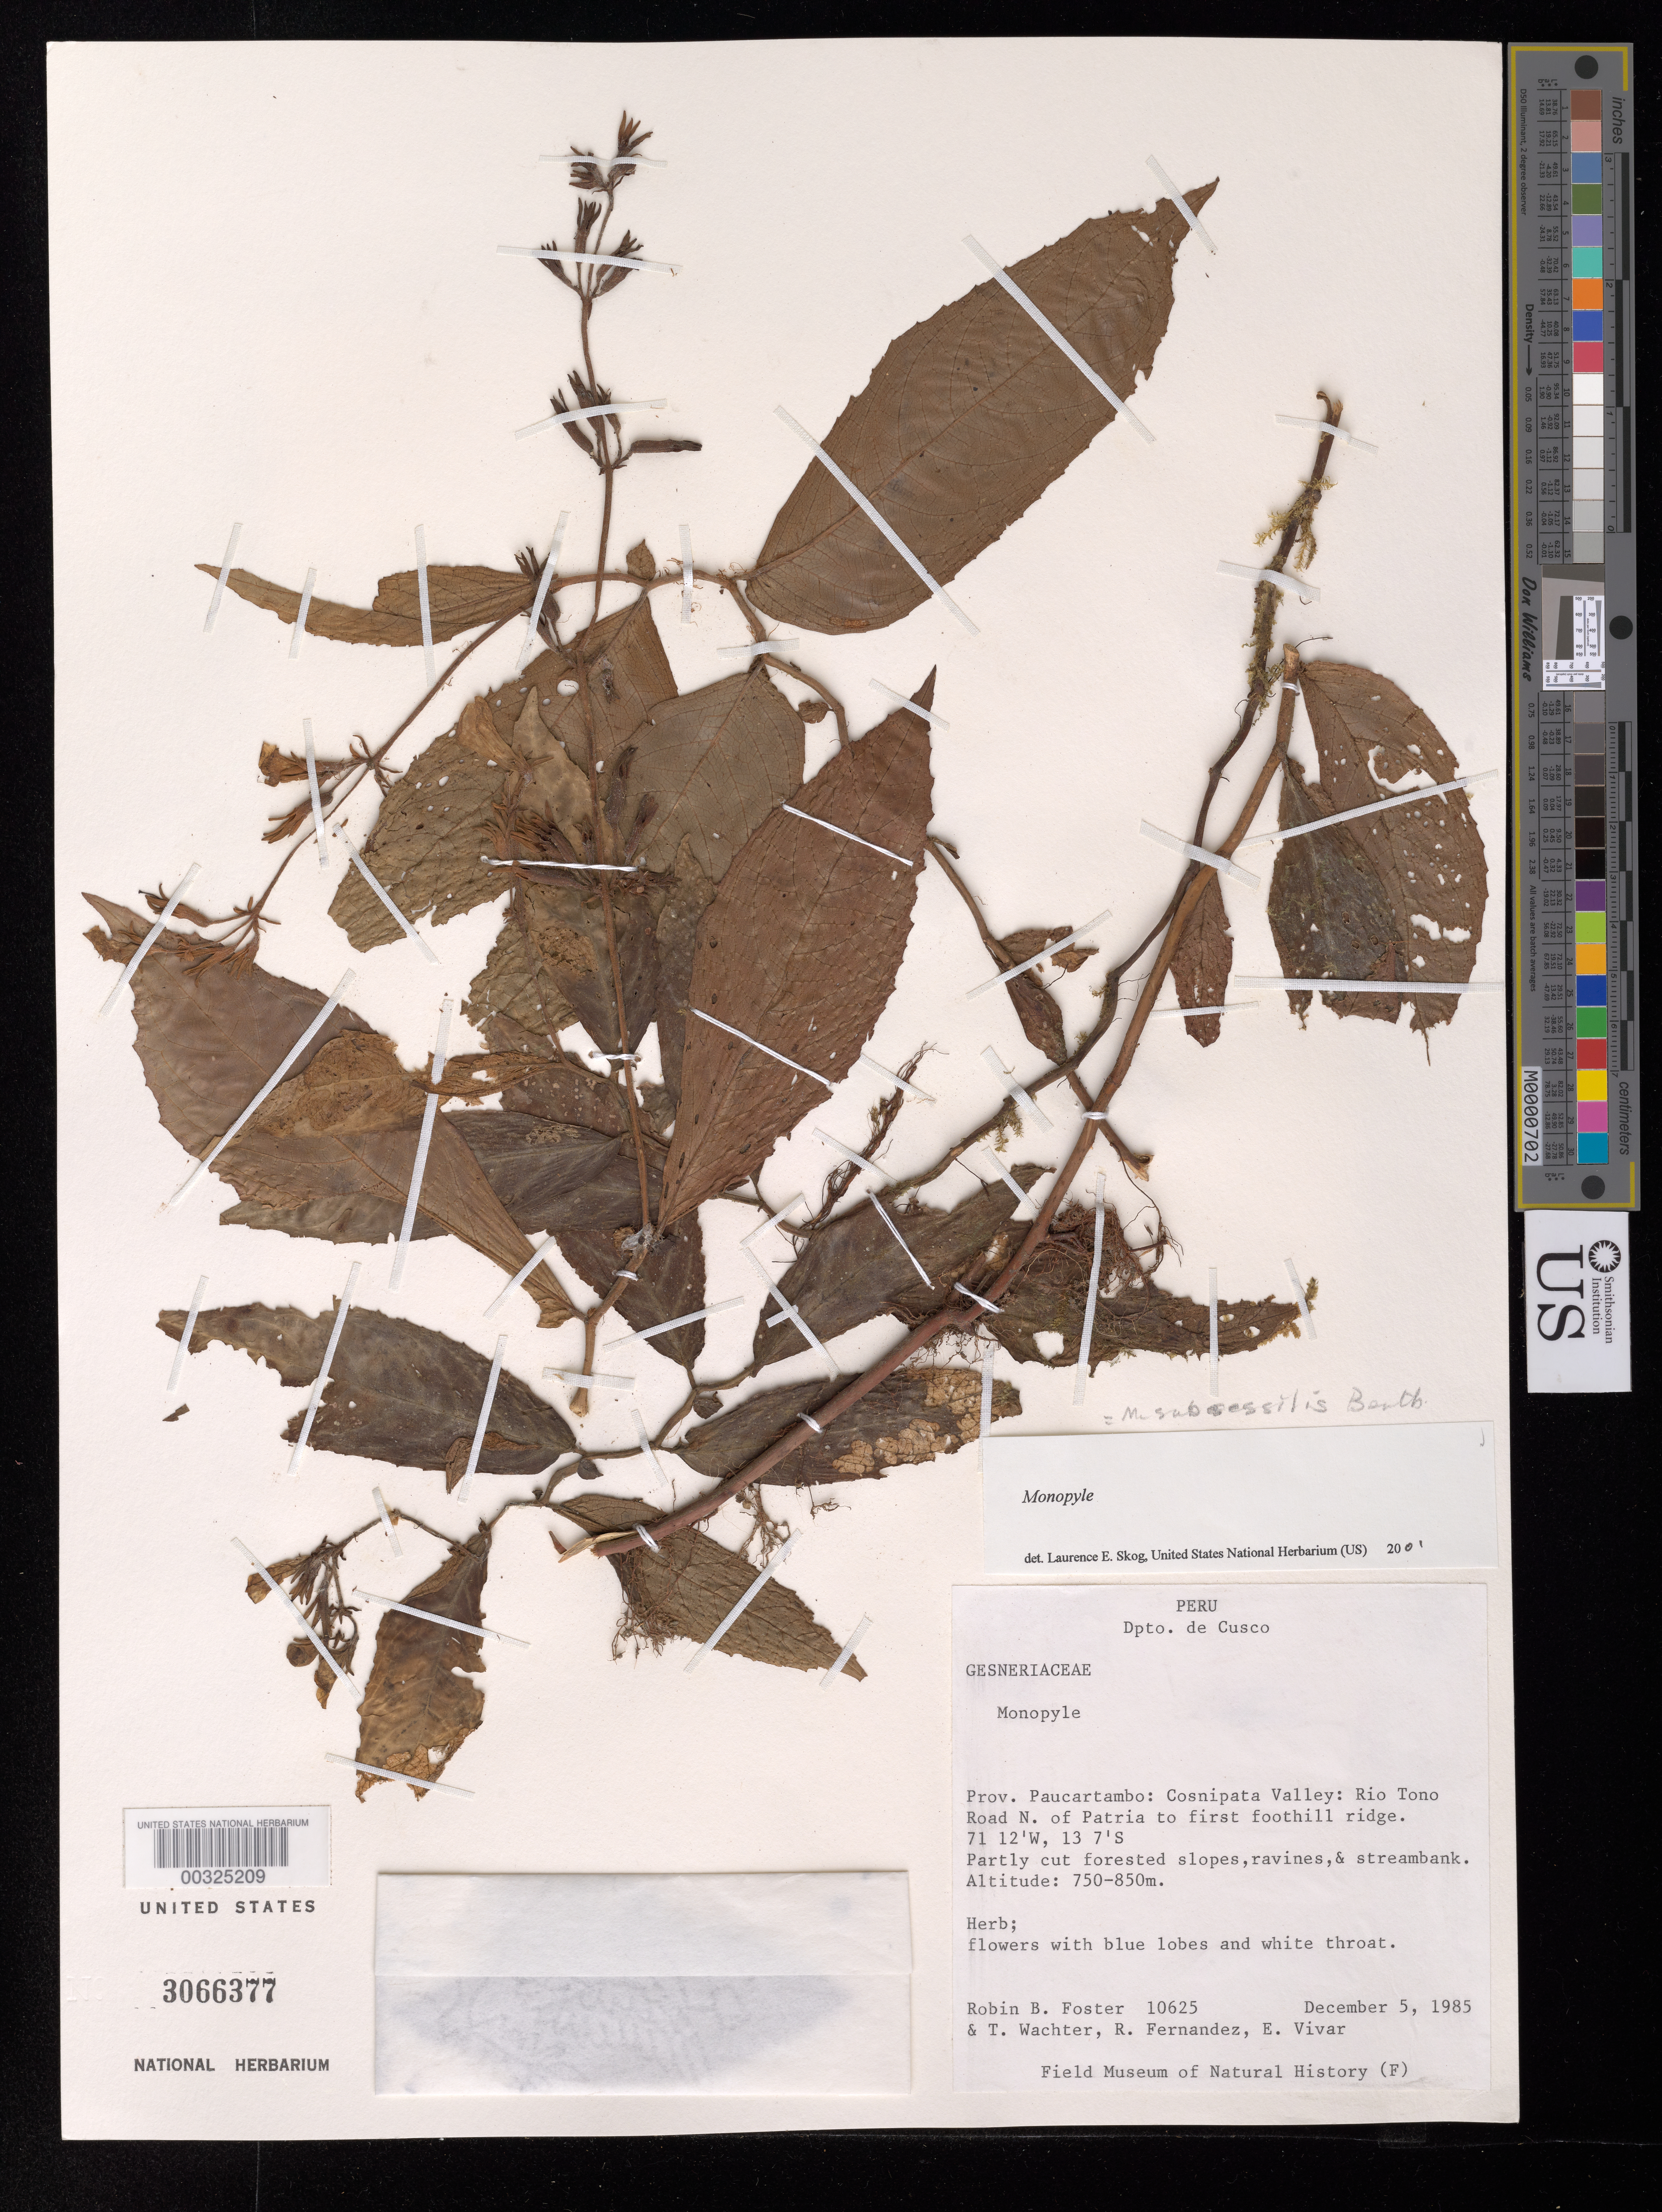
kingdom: Plantae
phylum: Tracheophyta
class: Magnoliopsida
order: Lamiales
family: Gesneriaceae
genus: Monopyle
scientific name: Monopyle subsessilis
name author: Benth.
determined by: Skog, Laurence E.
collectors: R. B. Foster, T. Wachter, R. Fernandez & E. Vivar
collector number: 10625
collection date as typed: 05 Dec 1985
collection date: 1985-12-05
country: Peru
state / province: Cusco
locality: Prov. Paucartambo: Cosnipata Valley: Rio Tono Road N of Patria to first foothill ridge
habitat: Partly cut forested slopes, ravines, & streambank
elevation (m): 750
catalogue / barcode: US 3066377